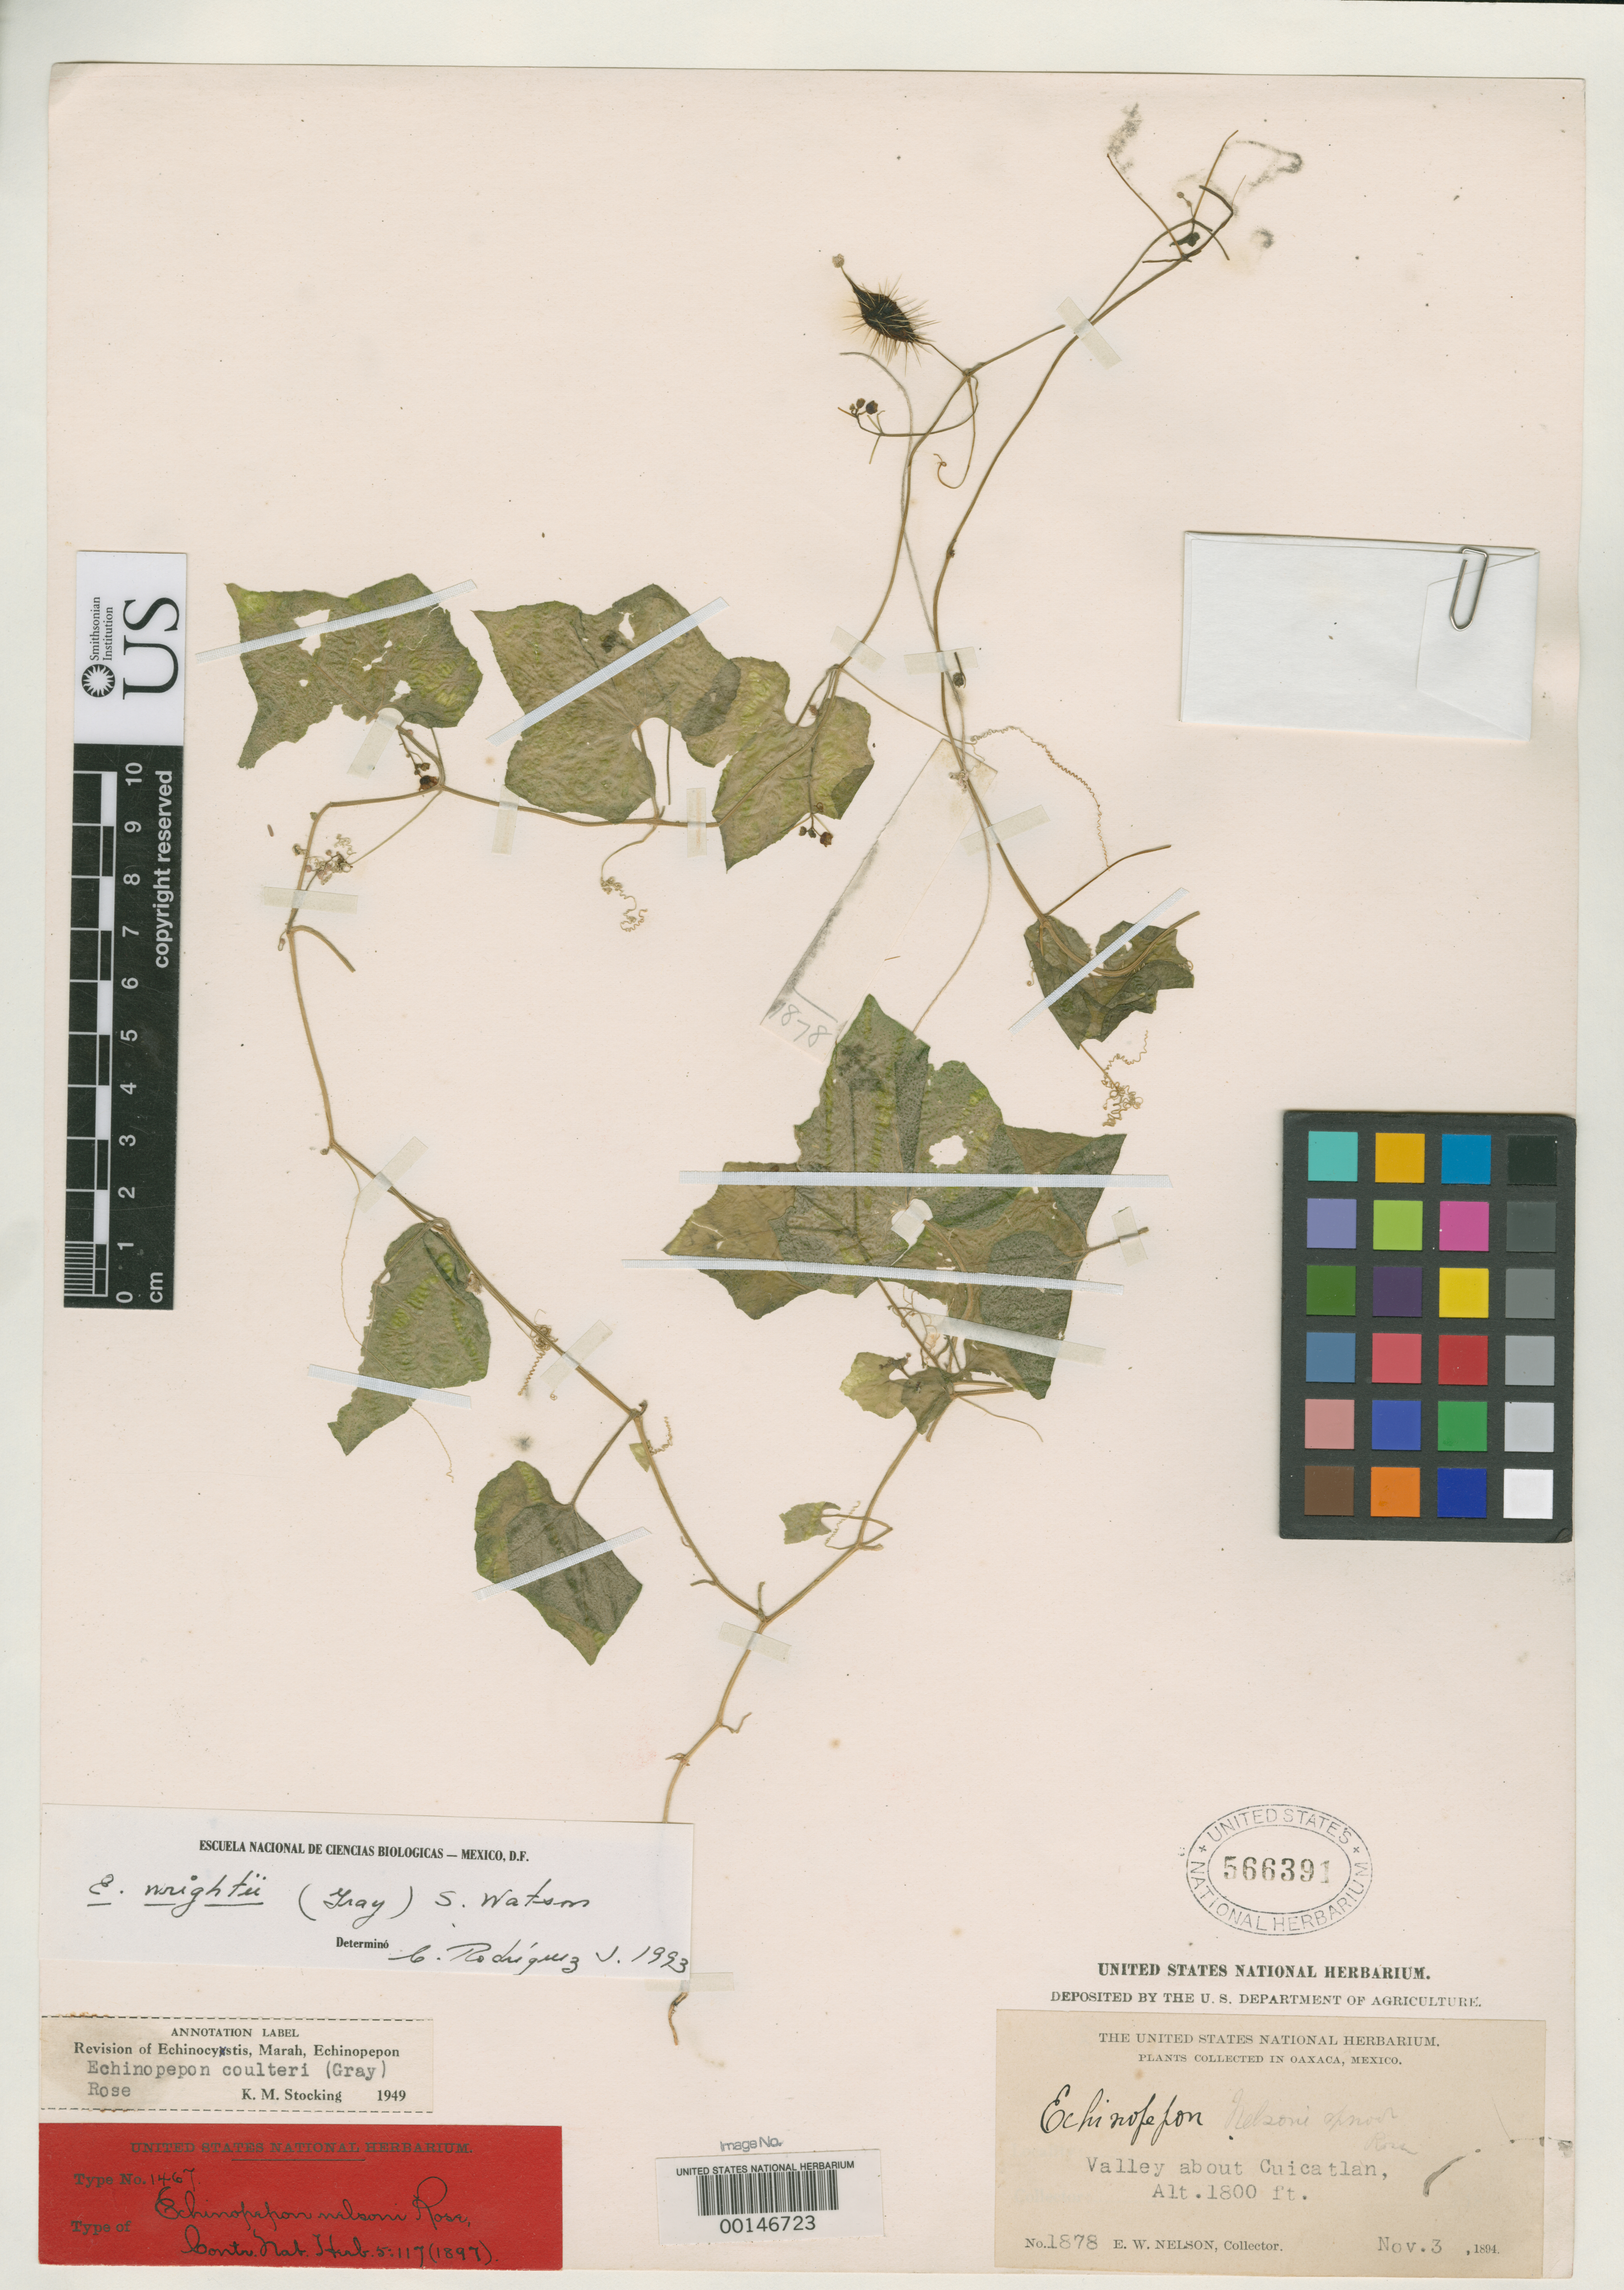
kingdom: Plantae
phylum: Tracheophyta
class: Magnoliopsida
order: Cucurbitales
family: Cucurbitaceae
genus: Echinopepon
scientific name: Echinopepon nelsonii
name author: Rose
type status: Syntype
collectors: E. W. Nelson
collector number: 1878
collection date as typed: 03 Nov 1894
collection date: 1894-11-03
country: Mexico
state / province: Oaxaca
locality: Valley about Curcatlan.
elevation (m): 549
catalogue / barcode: US 566391